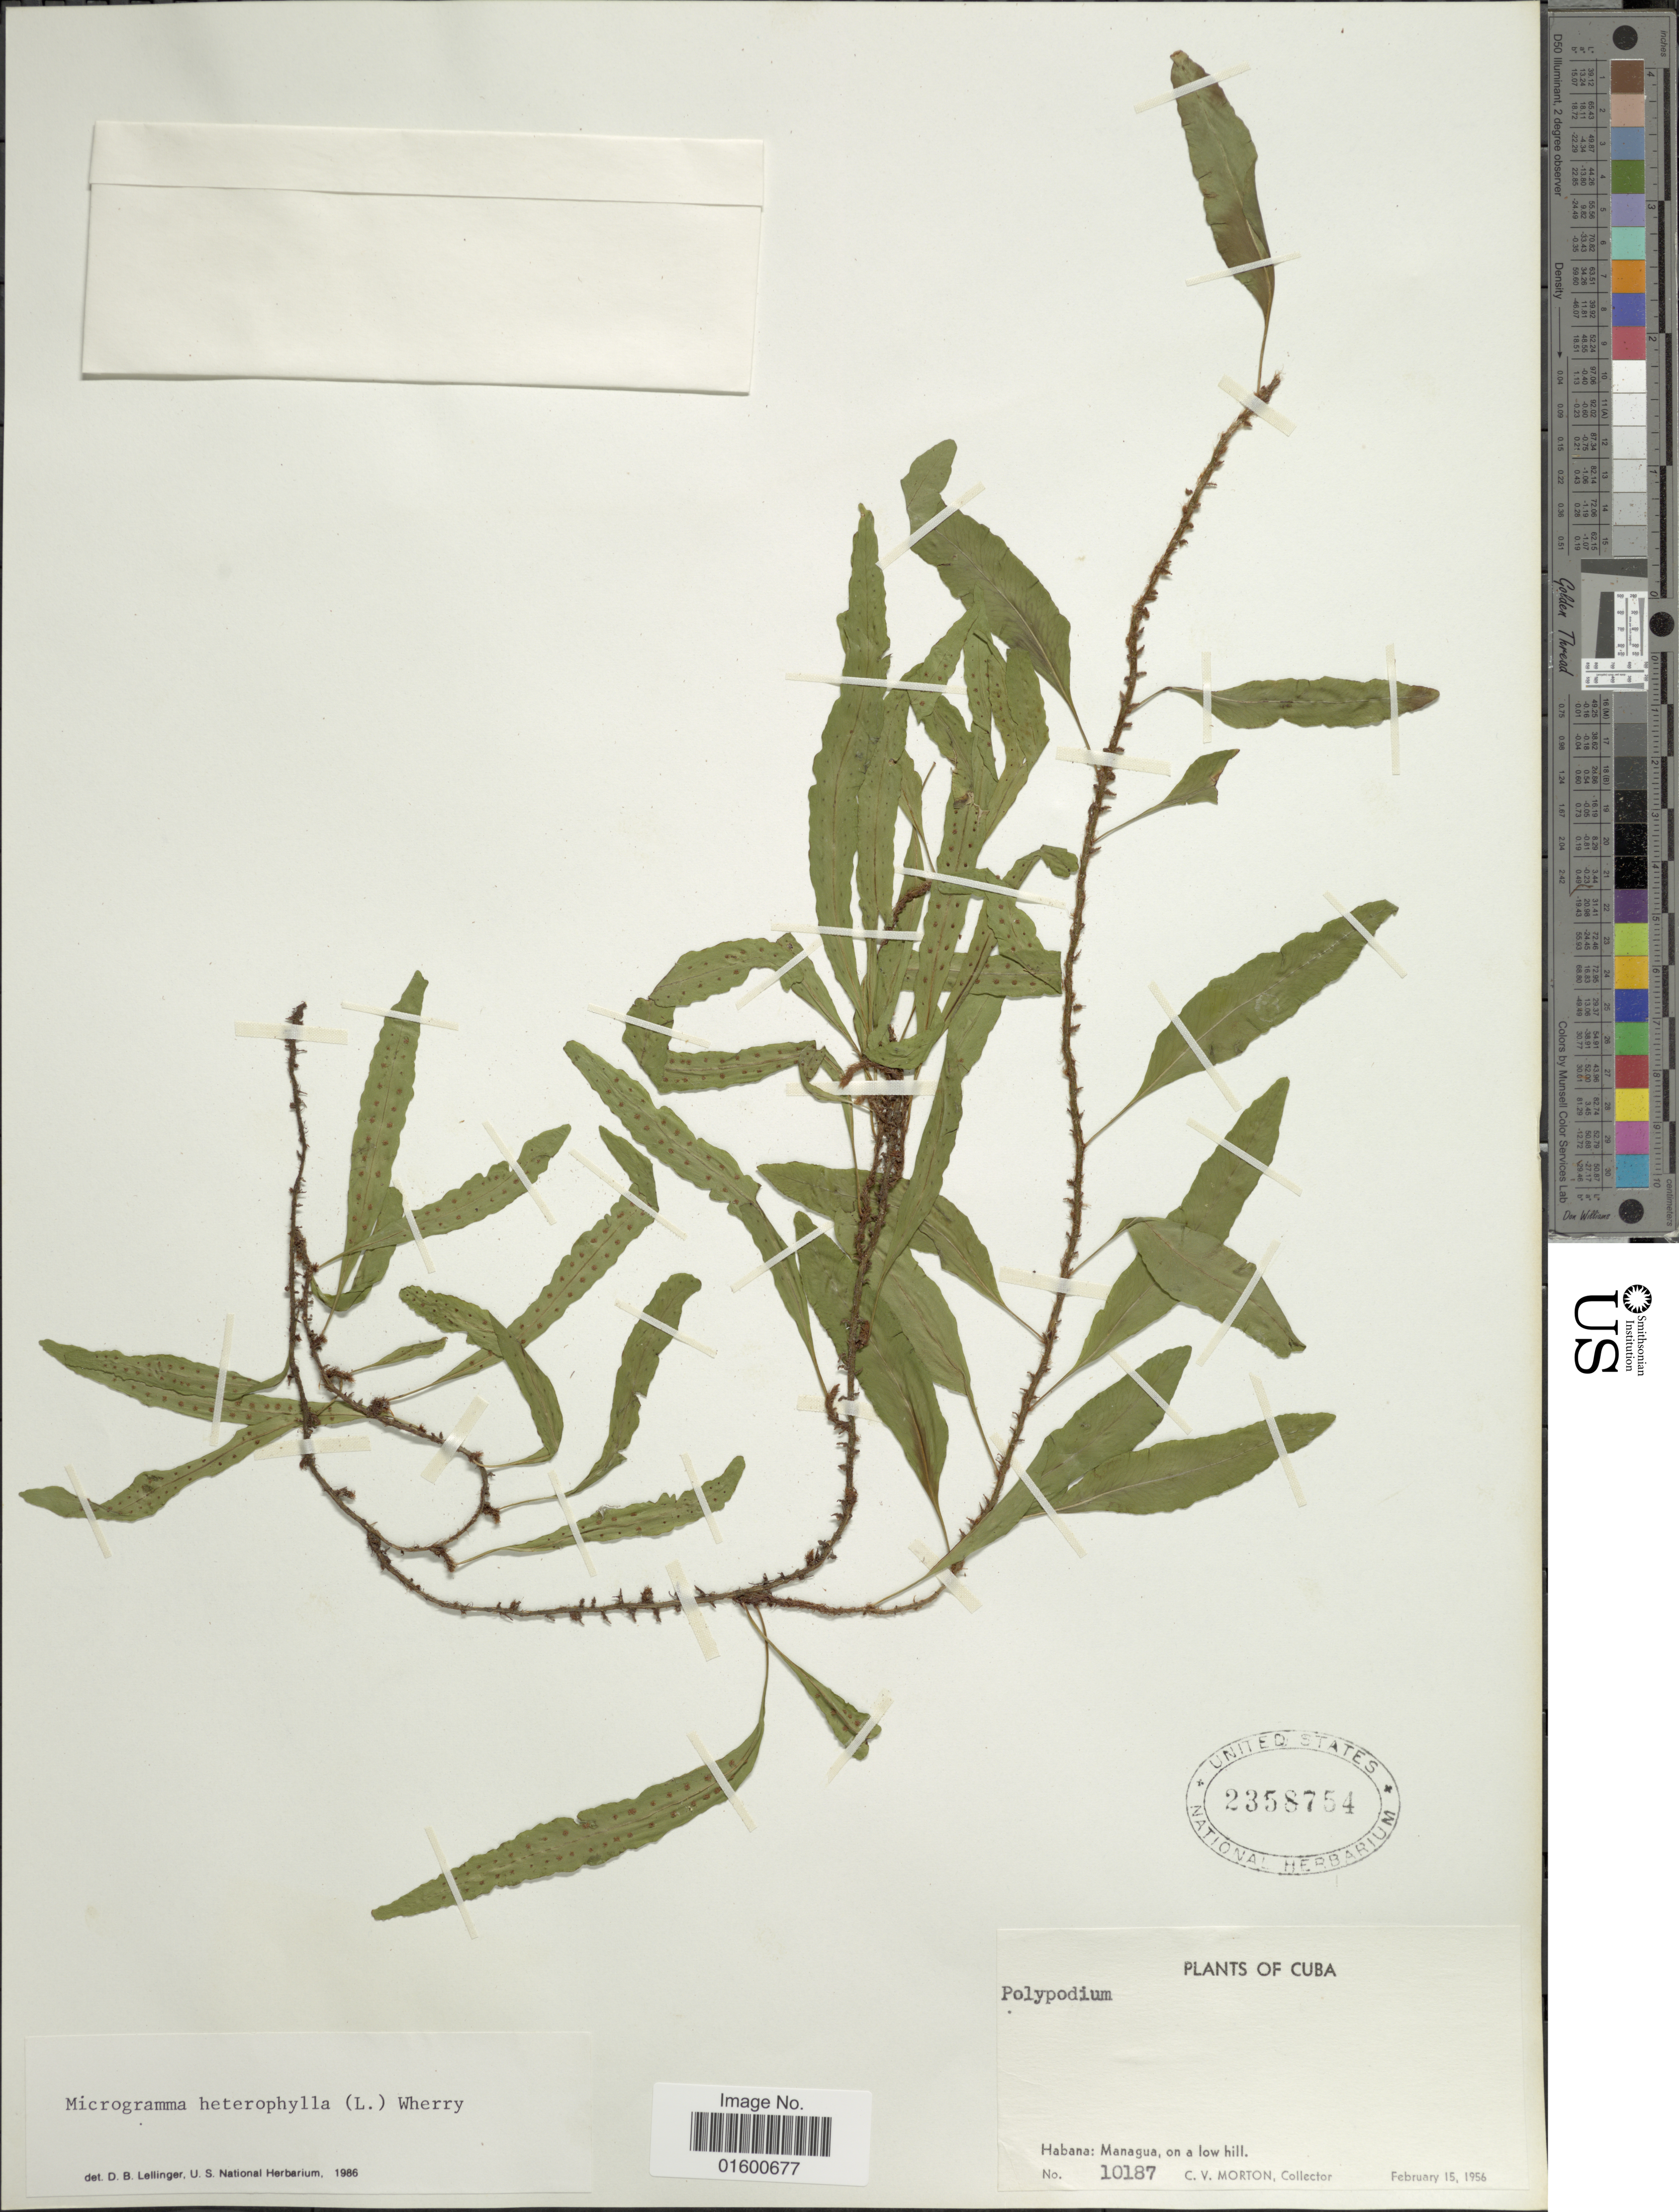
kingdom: Plantae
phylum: Tracheophyta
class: Polypodiopsida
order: Polypodiales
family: Polypodiaceae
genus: Microgramma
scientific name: Microgramma heterophylla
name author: (L.) Wherry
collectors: C. V. Morton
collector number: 10187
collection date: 1956-02-15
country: Cuba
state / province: La Habana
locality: Habana: Managua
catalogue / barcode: US 2358754